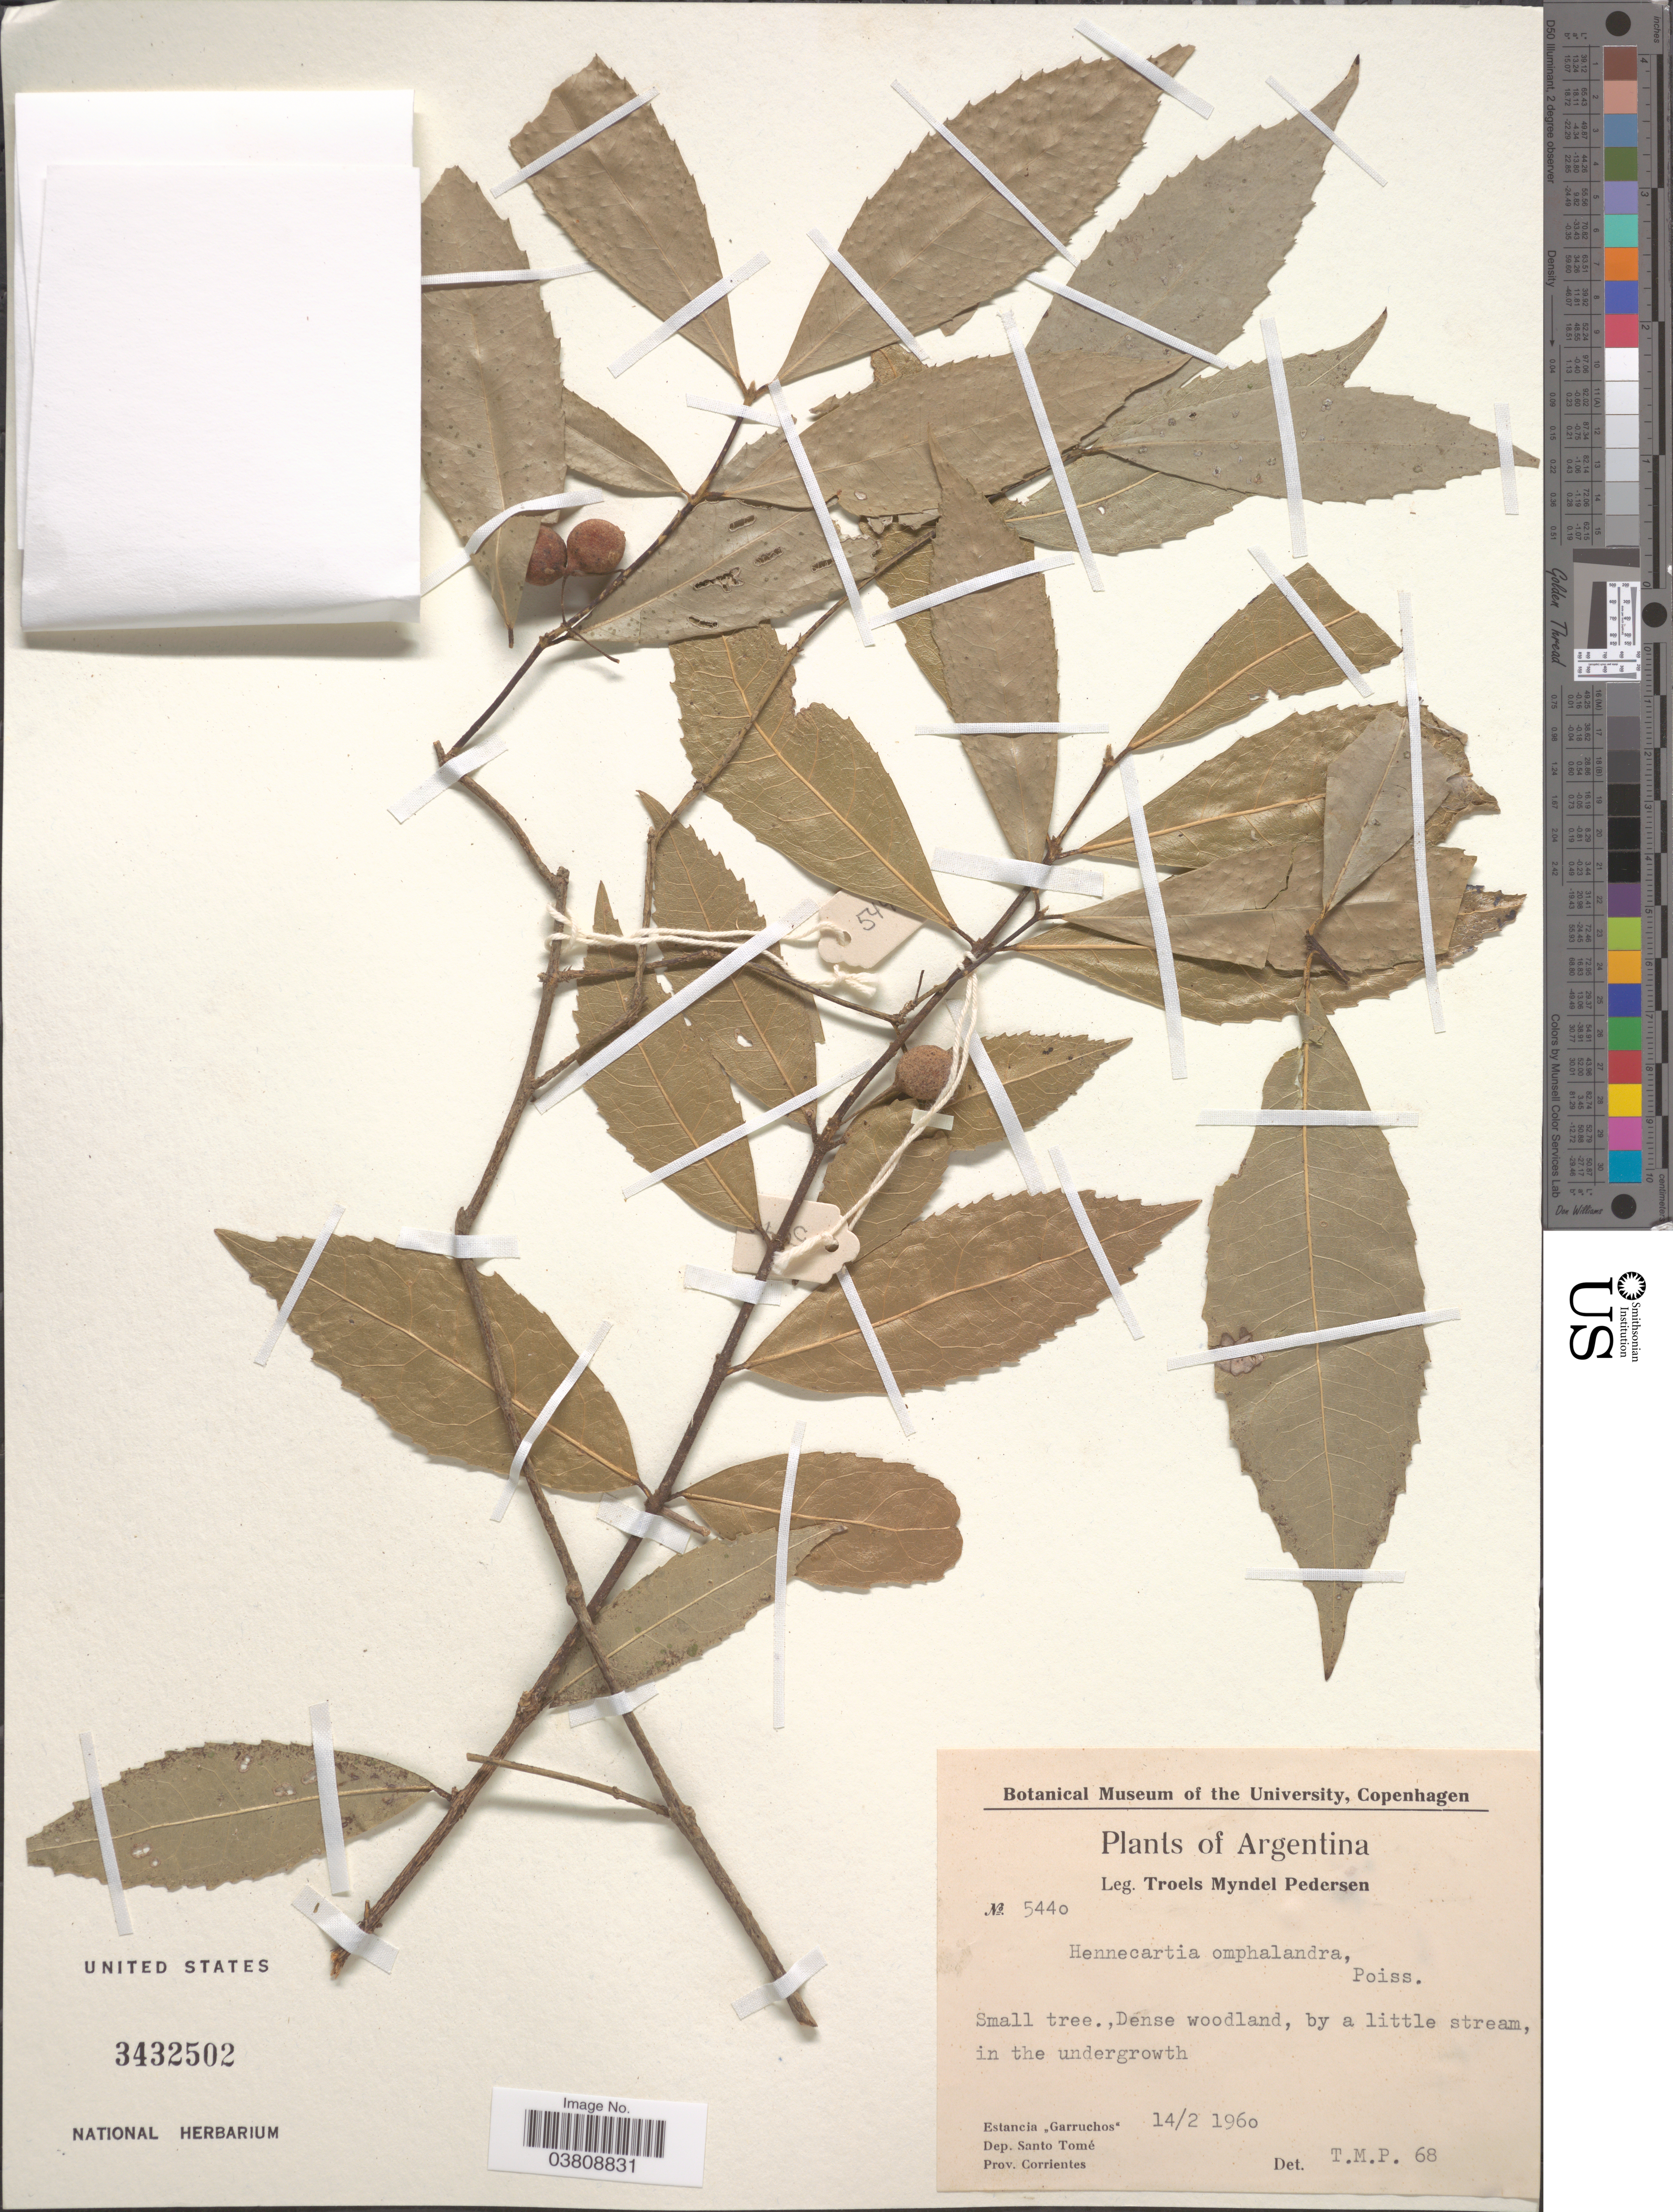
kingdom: Plantae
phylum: Tracheophyta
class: Magnoliopsida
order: Laurales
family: Monimiaceae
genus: Hennecartia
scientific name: Hennecartia omphalandra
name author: J. Poiss.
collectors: T. Pederson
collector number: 5440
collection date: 1960-02-14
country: Argentina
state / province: Corrientes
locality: Estancia "Garruchos". Dep. Santo Tomé.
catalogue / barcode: US 3432502